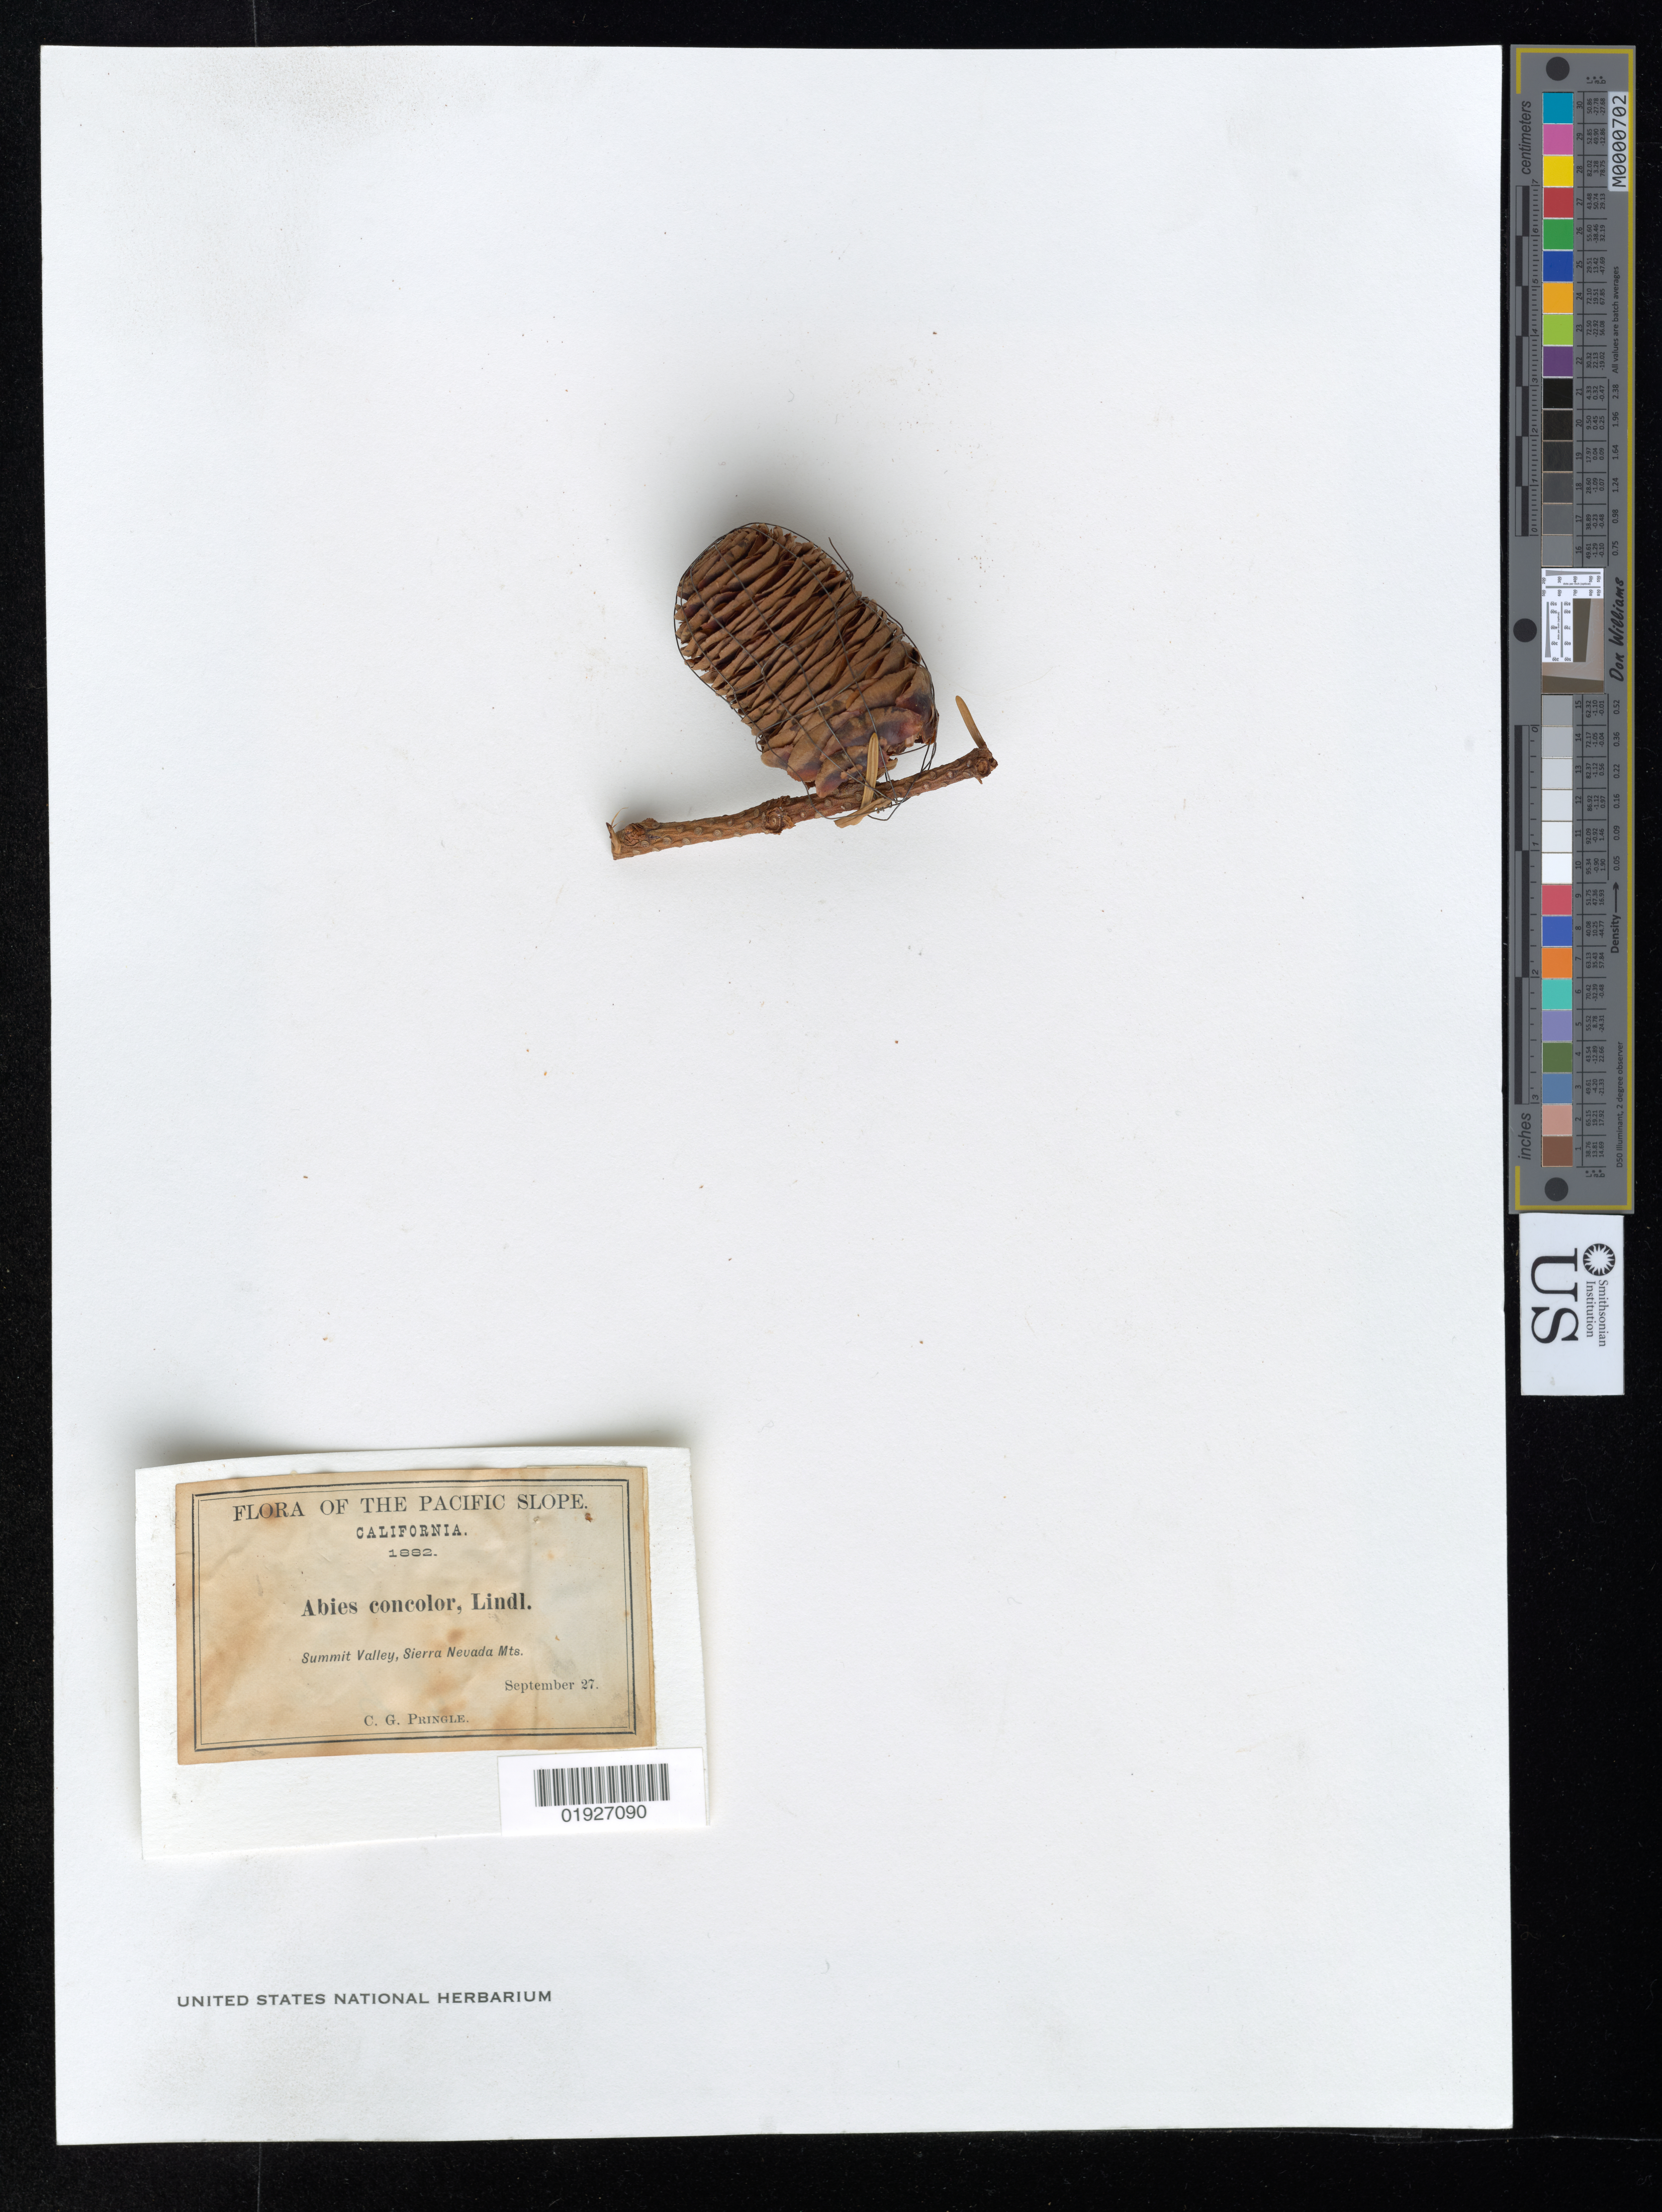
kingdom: Plantae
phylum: Tracheophyta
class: Pinopsida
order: Pinales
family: Pinaceae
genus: Abies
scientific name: Abies concolor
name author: (Gordon & Glend.) Lindl. ex Hildebr.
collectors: C. G. Pringle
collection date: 1882-09-27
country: United States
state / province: California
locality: The Pacific Slope, Summit Valley, Sierra Nevada Mts